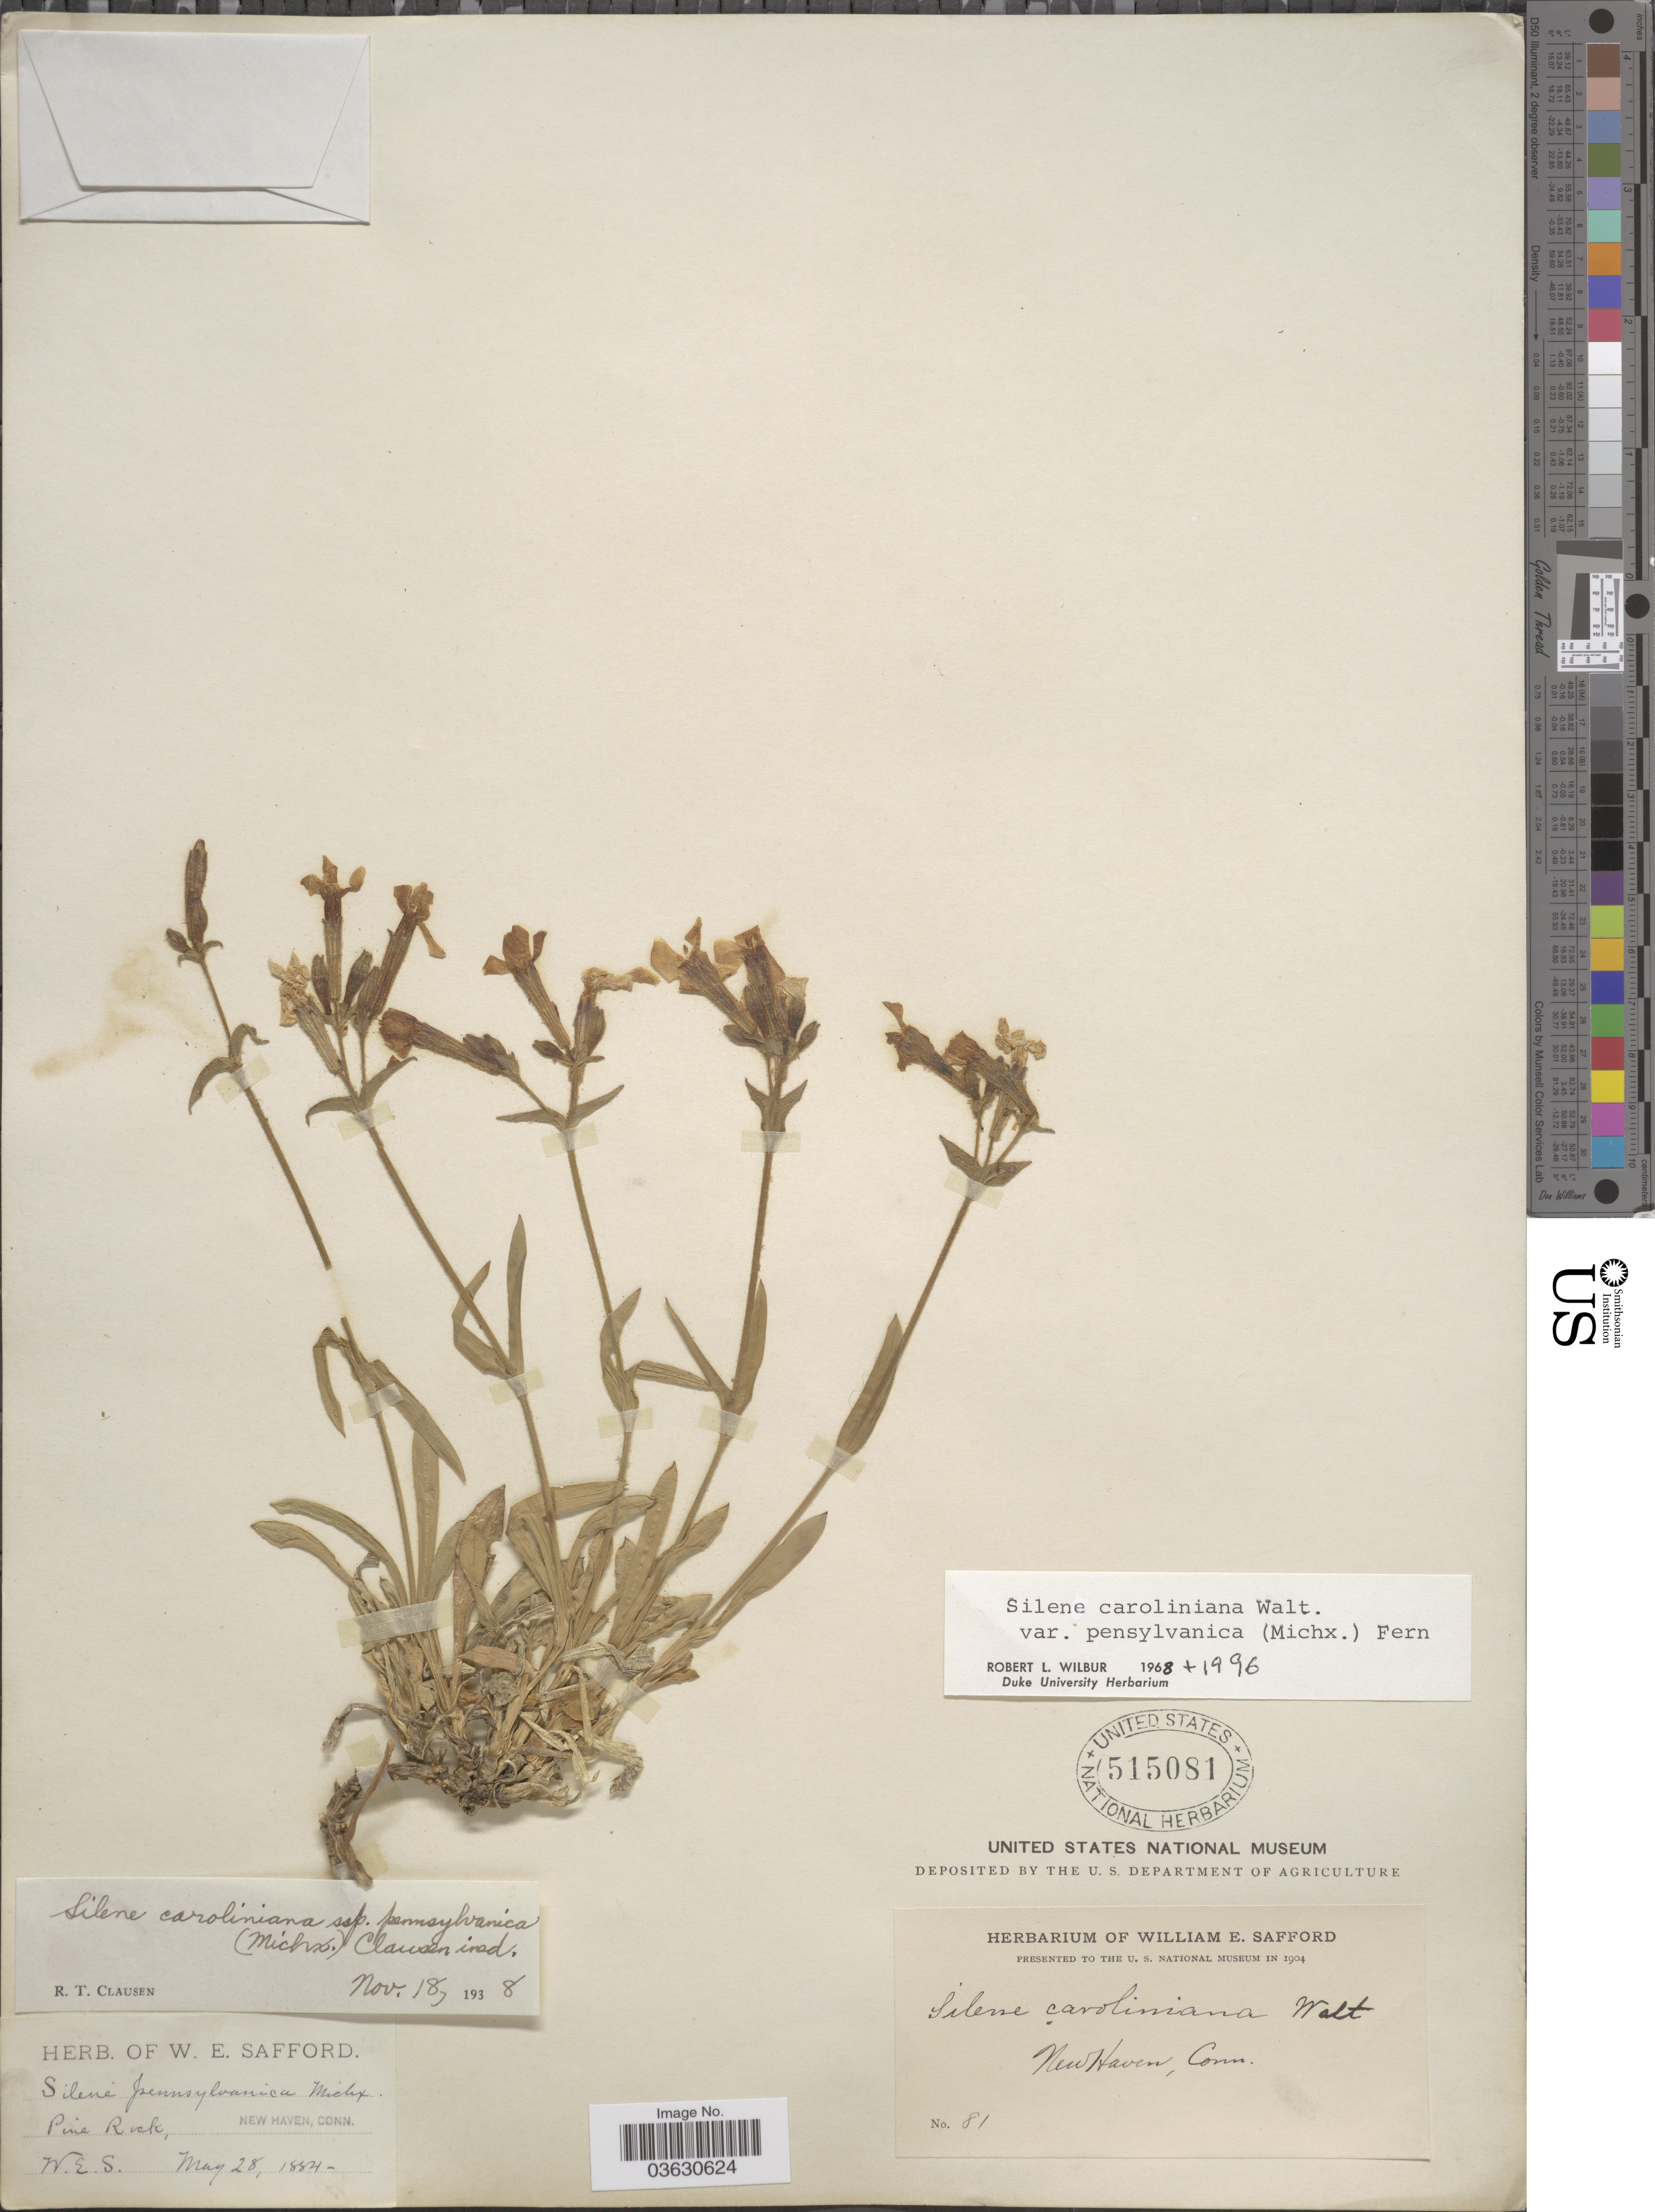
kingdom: Plantae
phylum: Tracheophyta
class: Magnoliopsida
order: Caryophyllales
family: Caryophyllaceae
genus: Silene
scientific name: Silene caroliniana var. pensylvanica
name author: (Michx.) Fernald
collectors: W. E. Safford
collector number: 81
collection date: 1884-05-28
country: United States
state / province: Connecticut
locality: Pine Rock, New Haven.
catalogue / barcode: US 515081